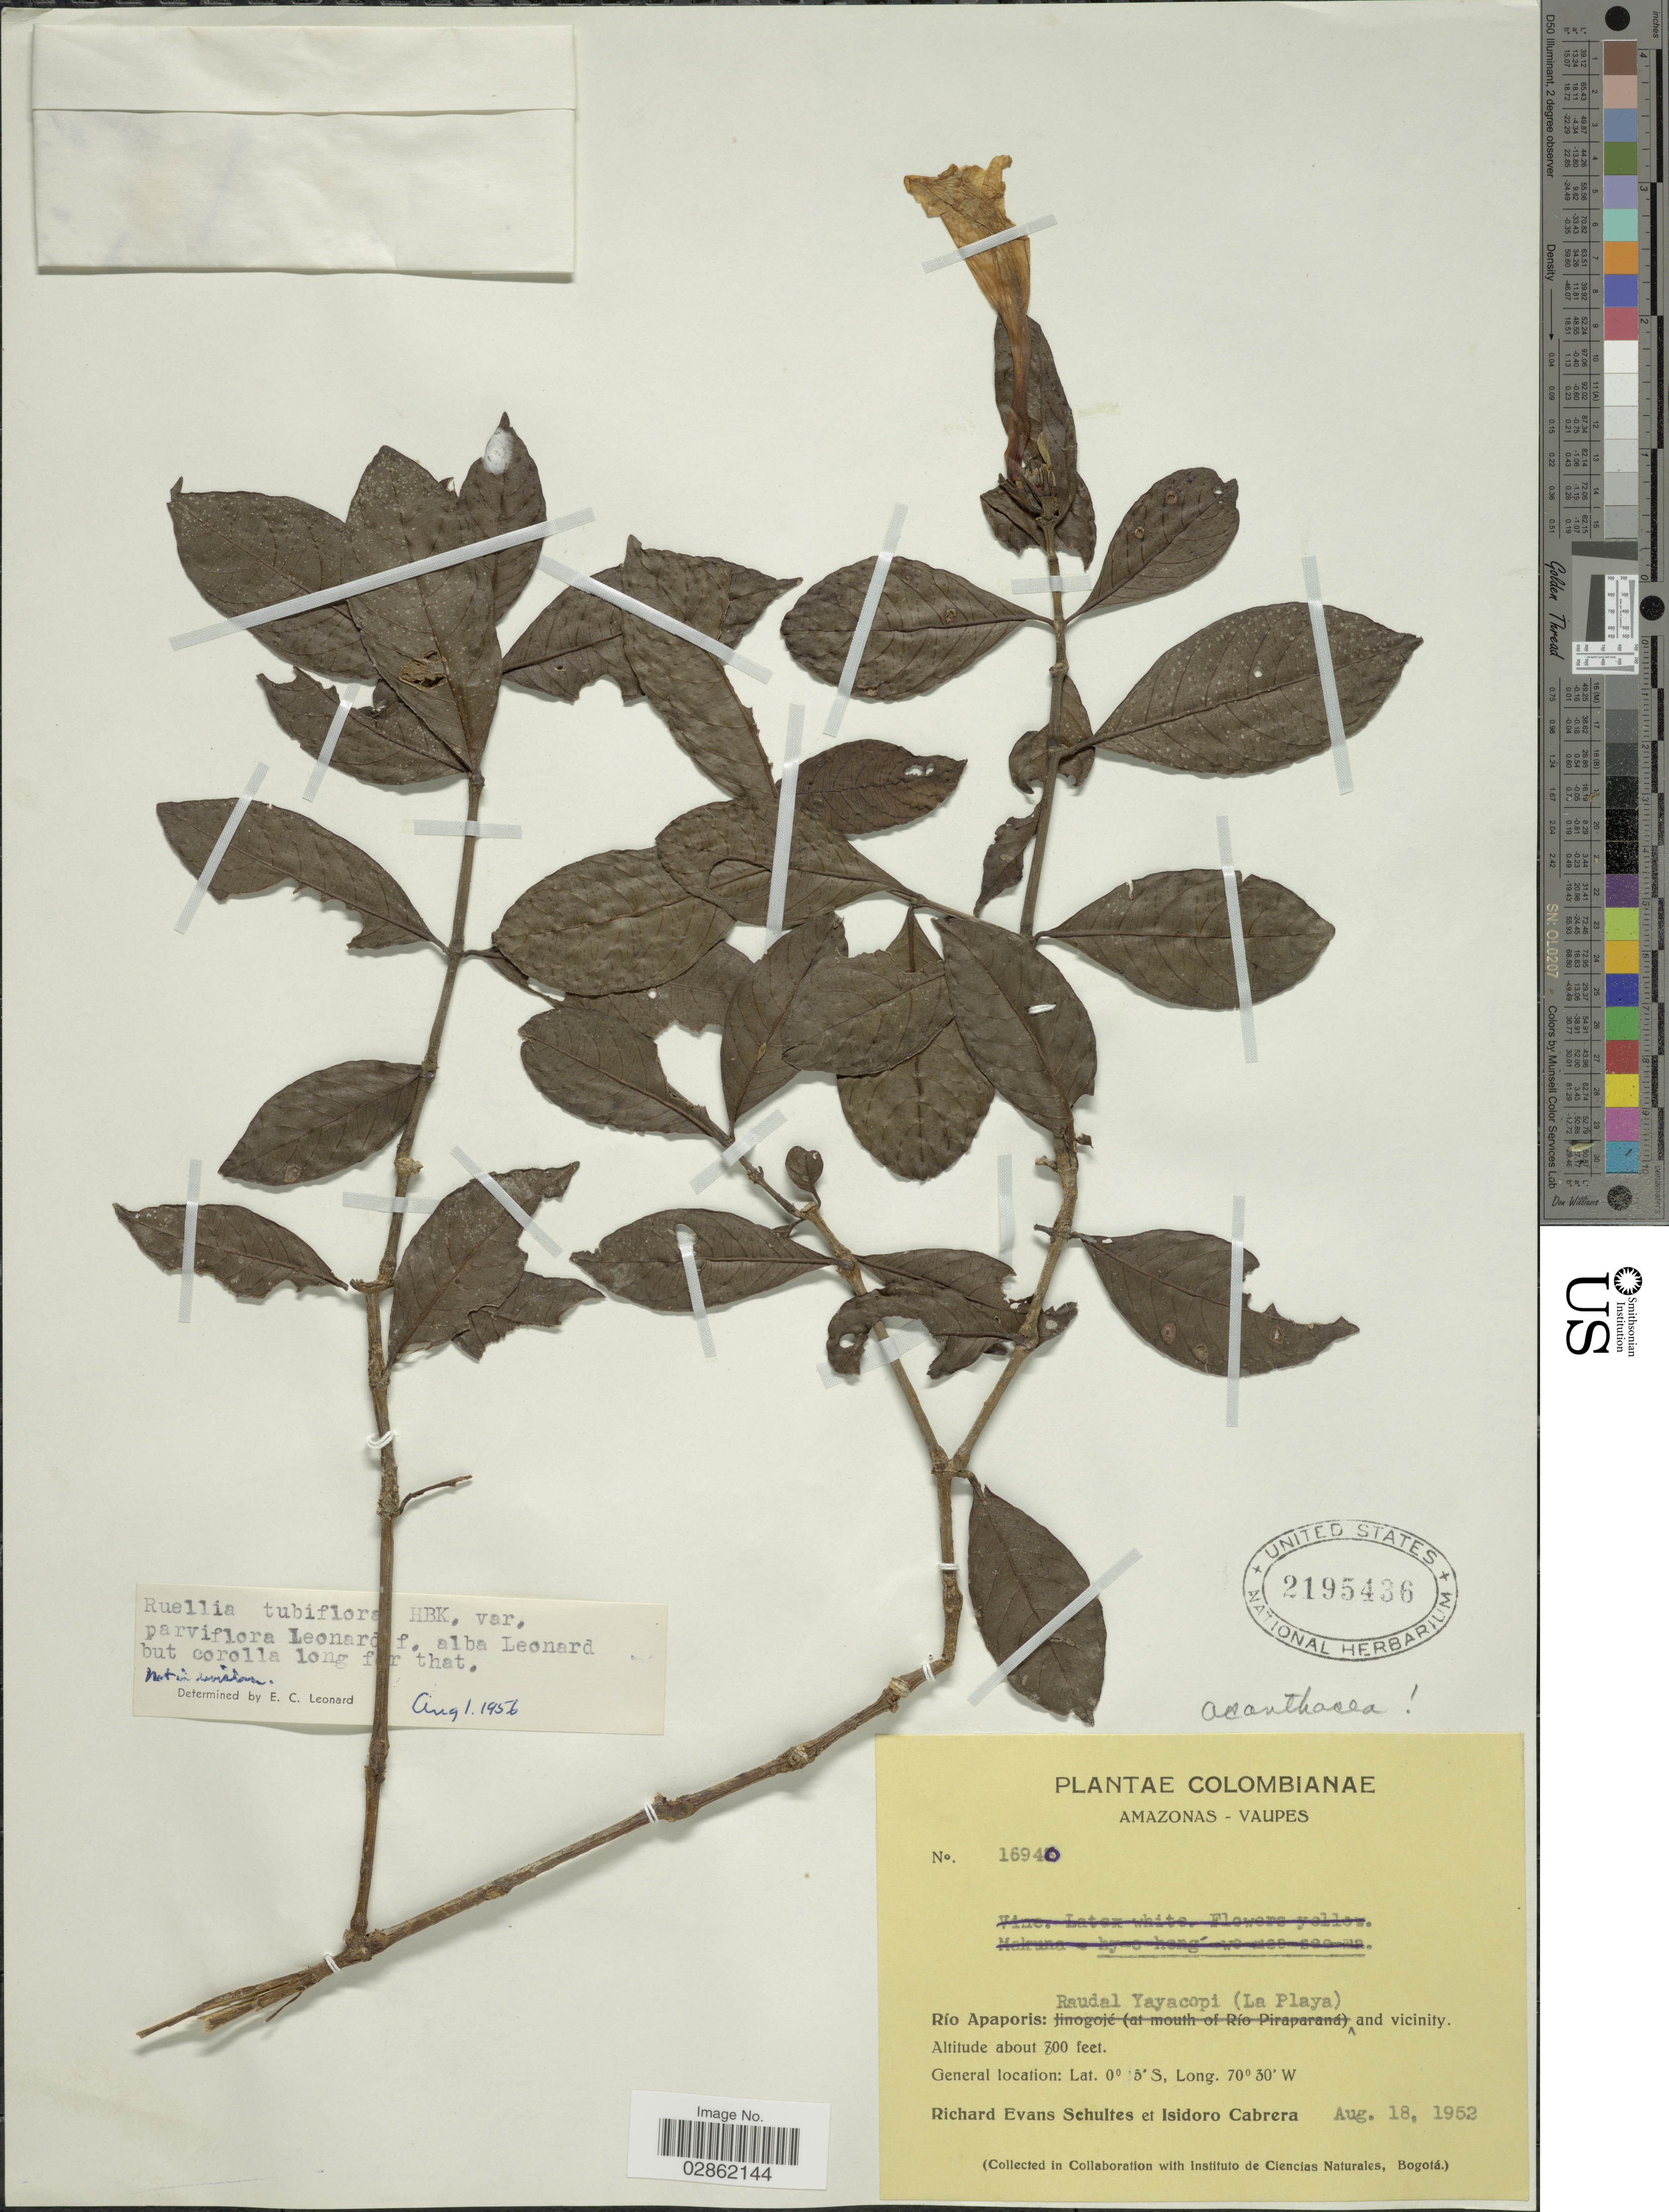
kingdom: Plantae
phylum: Tracheophyta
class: Magnoliopsida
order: Lamiales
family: Acanthaceae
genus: Ruellia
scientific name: Ruellia sprucei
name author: Lindau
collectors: R. E. Schultes & I. Cabrera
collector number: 16940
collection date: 1952-08-18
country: Colombia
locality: Amazonas-Vaupes, Río Apaporis, Raudal Yayacopi (La Playa) and vicinity.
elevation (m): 244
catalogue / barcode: US 2195436